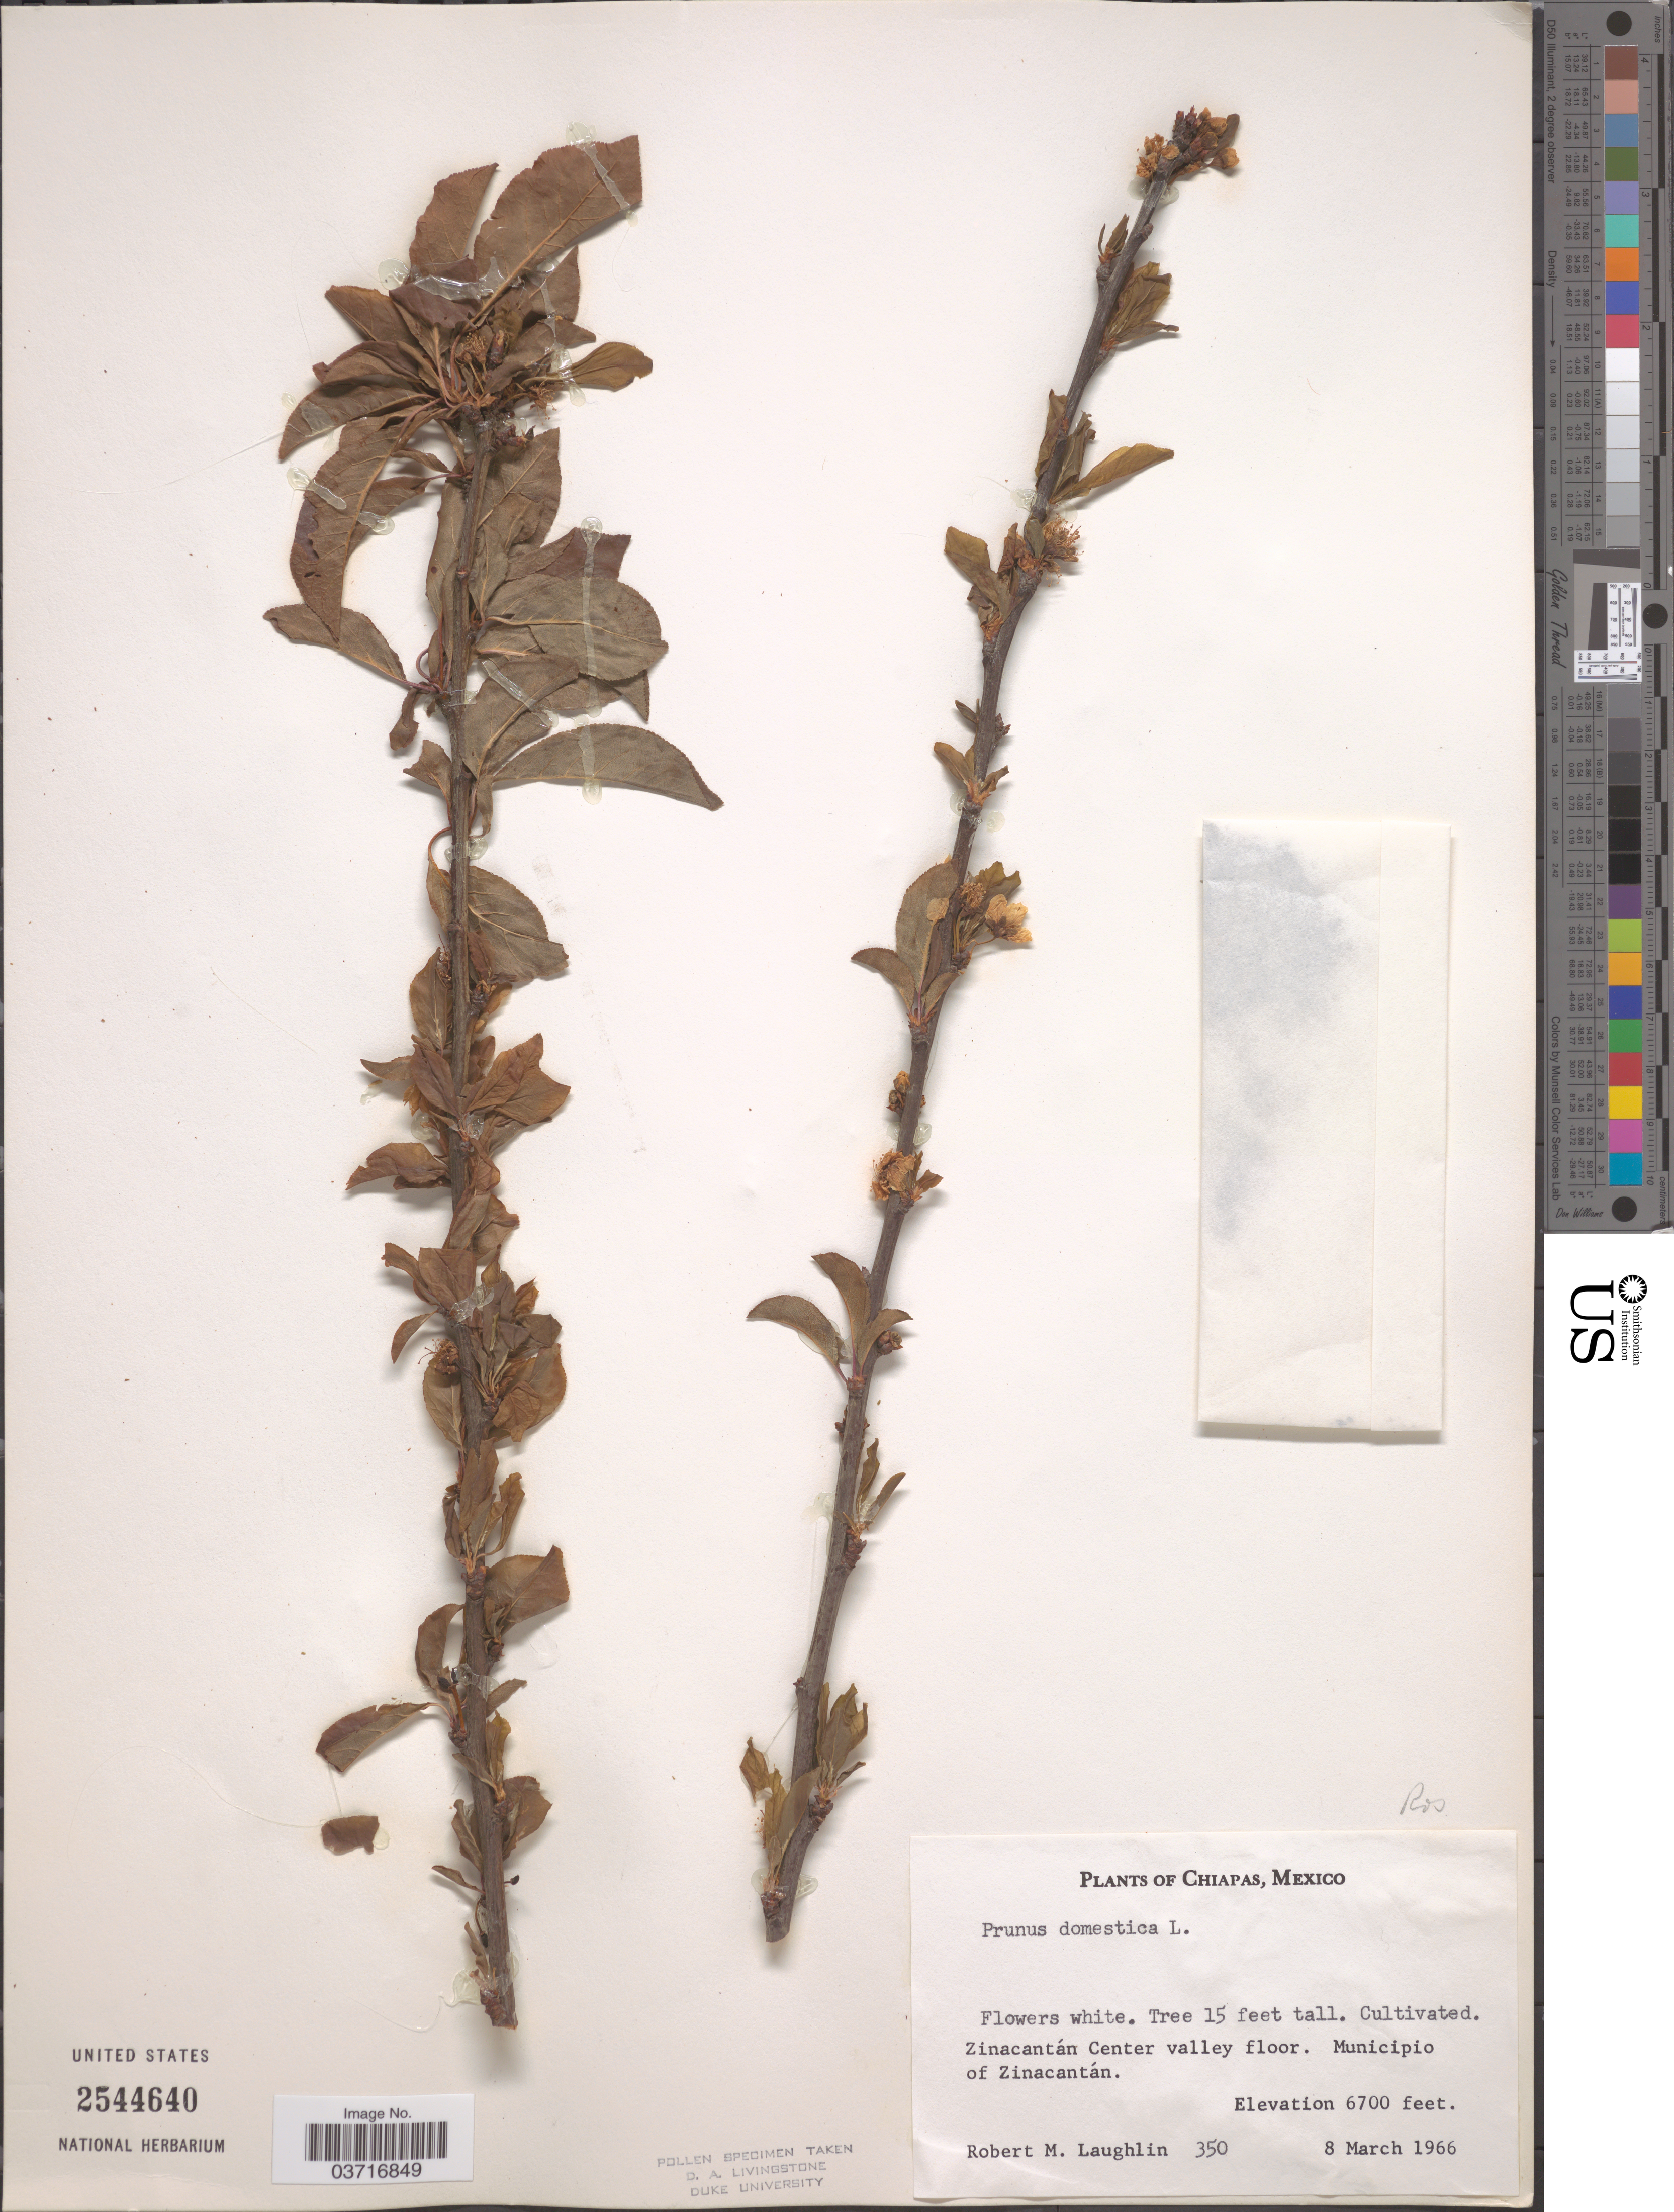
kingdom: Plantae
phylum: Tracheophyta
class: Magnoliopsida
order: Rosales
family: Rosaceae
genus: Prunus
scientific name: Prunus domestica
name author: L.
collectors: R. M. Laughlin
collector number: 350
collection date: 1966-03-08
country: Mexico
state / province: Chiapas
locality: Zinacantán Center valley floor. Municipio of Zinacantán.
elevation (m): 2042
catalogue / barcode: US 2544640